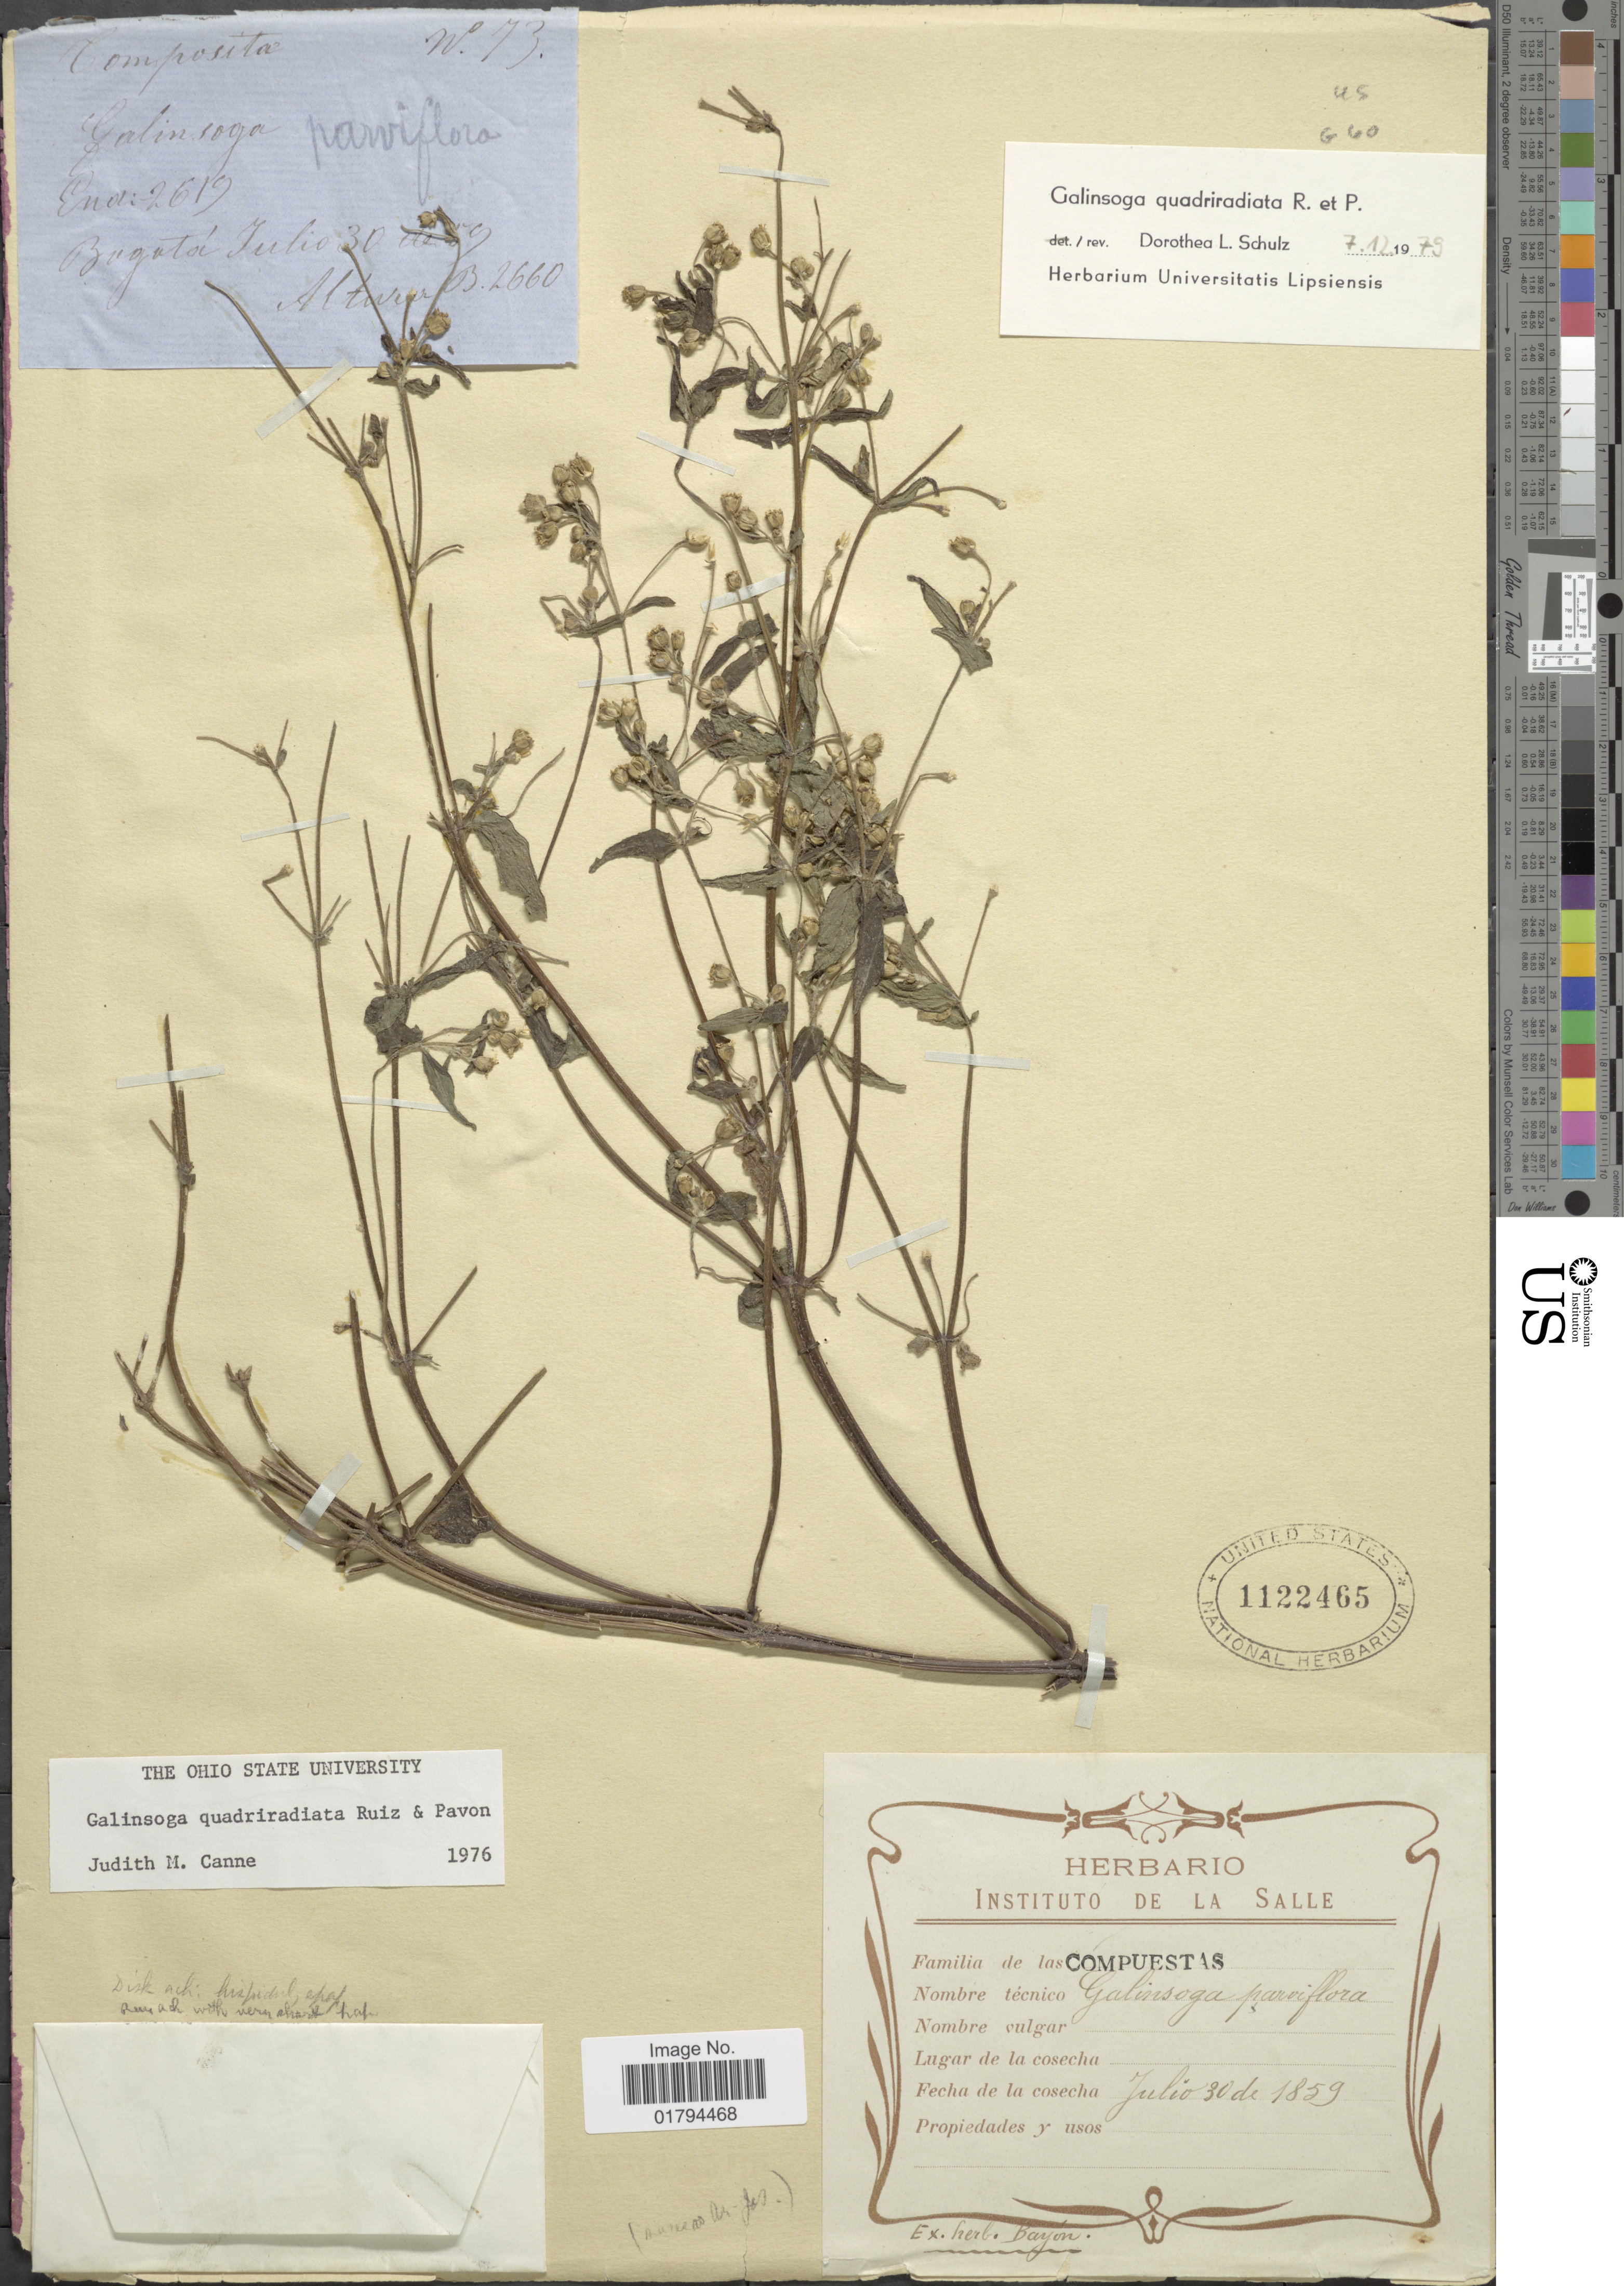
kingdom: Plantae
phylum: Tracheophyta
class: Magnoliopsida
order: Asterales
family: Asteraceae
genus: Galinsoga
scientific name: Galinsoga quadriradiata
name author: Ruiz & Pav.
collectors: E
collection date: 1859-07-30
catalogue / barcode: US 1122465